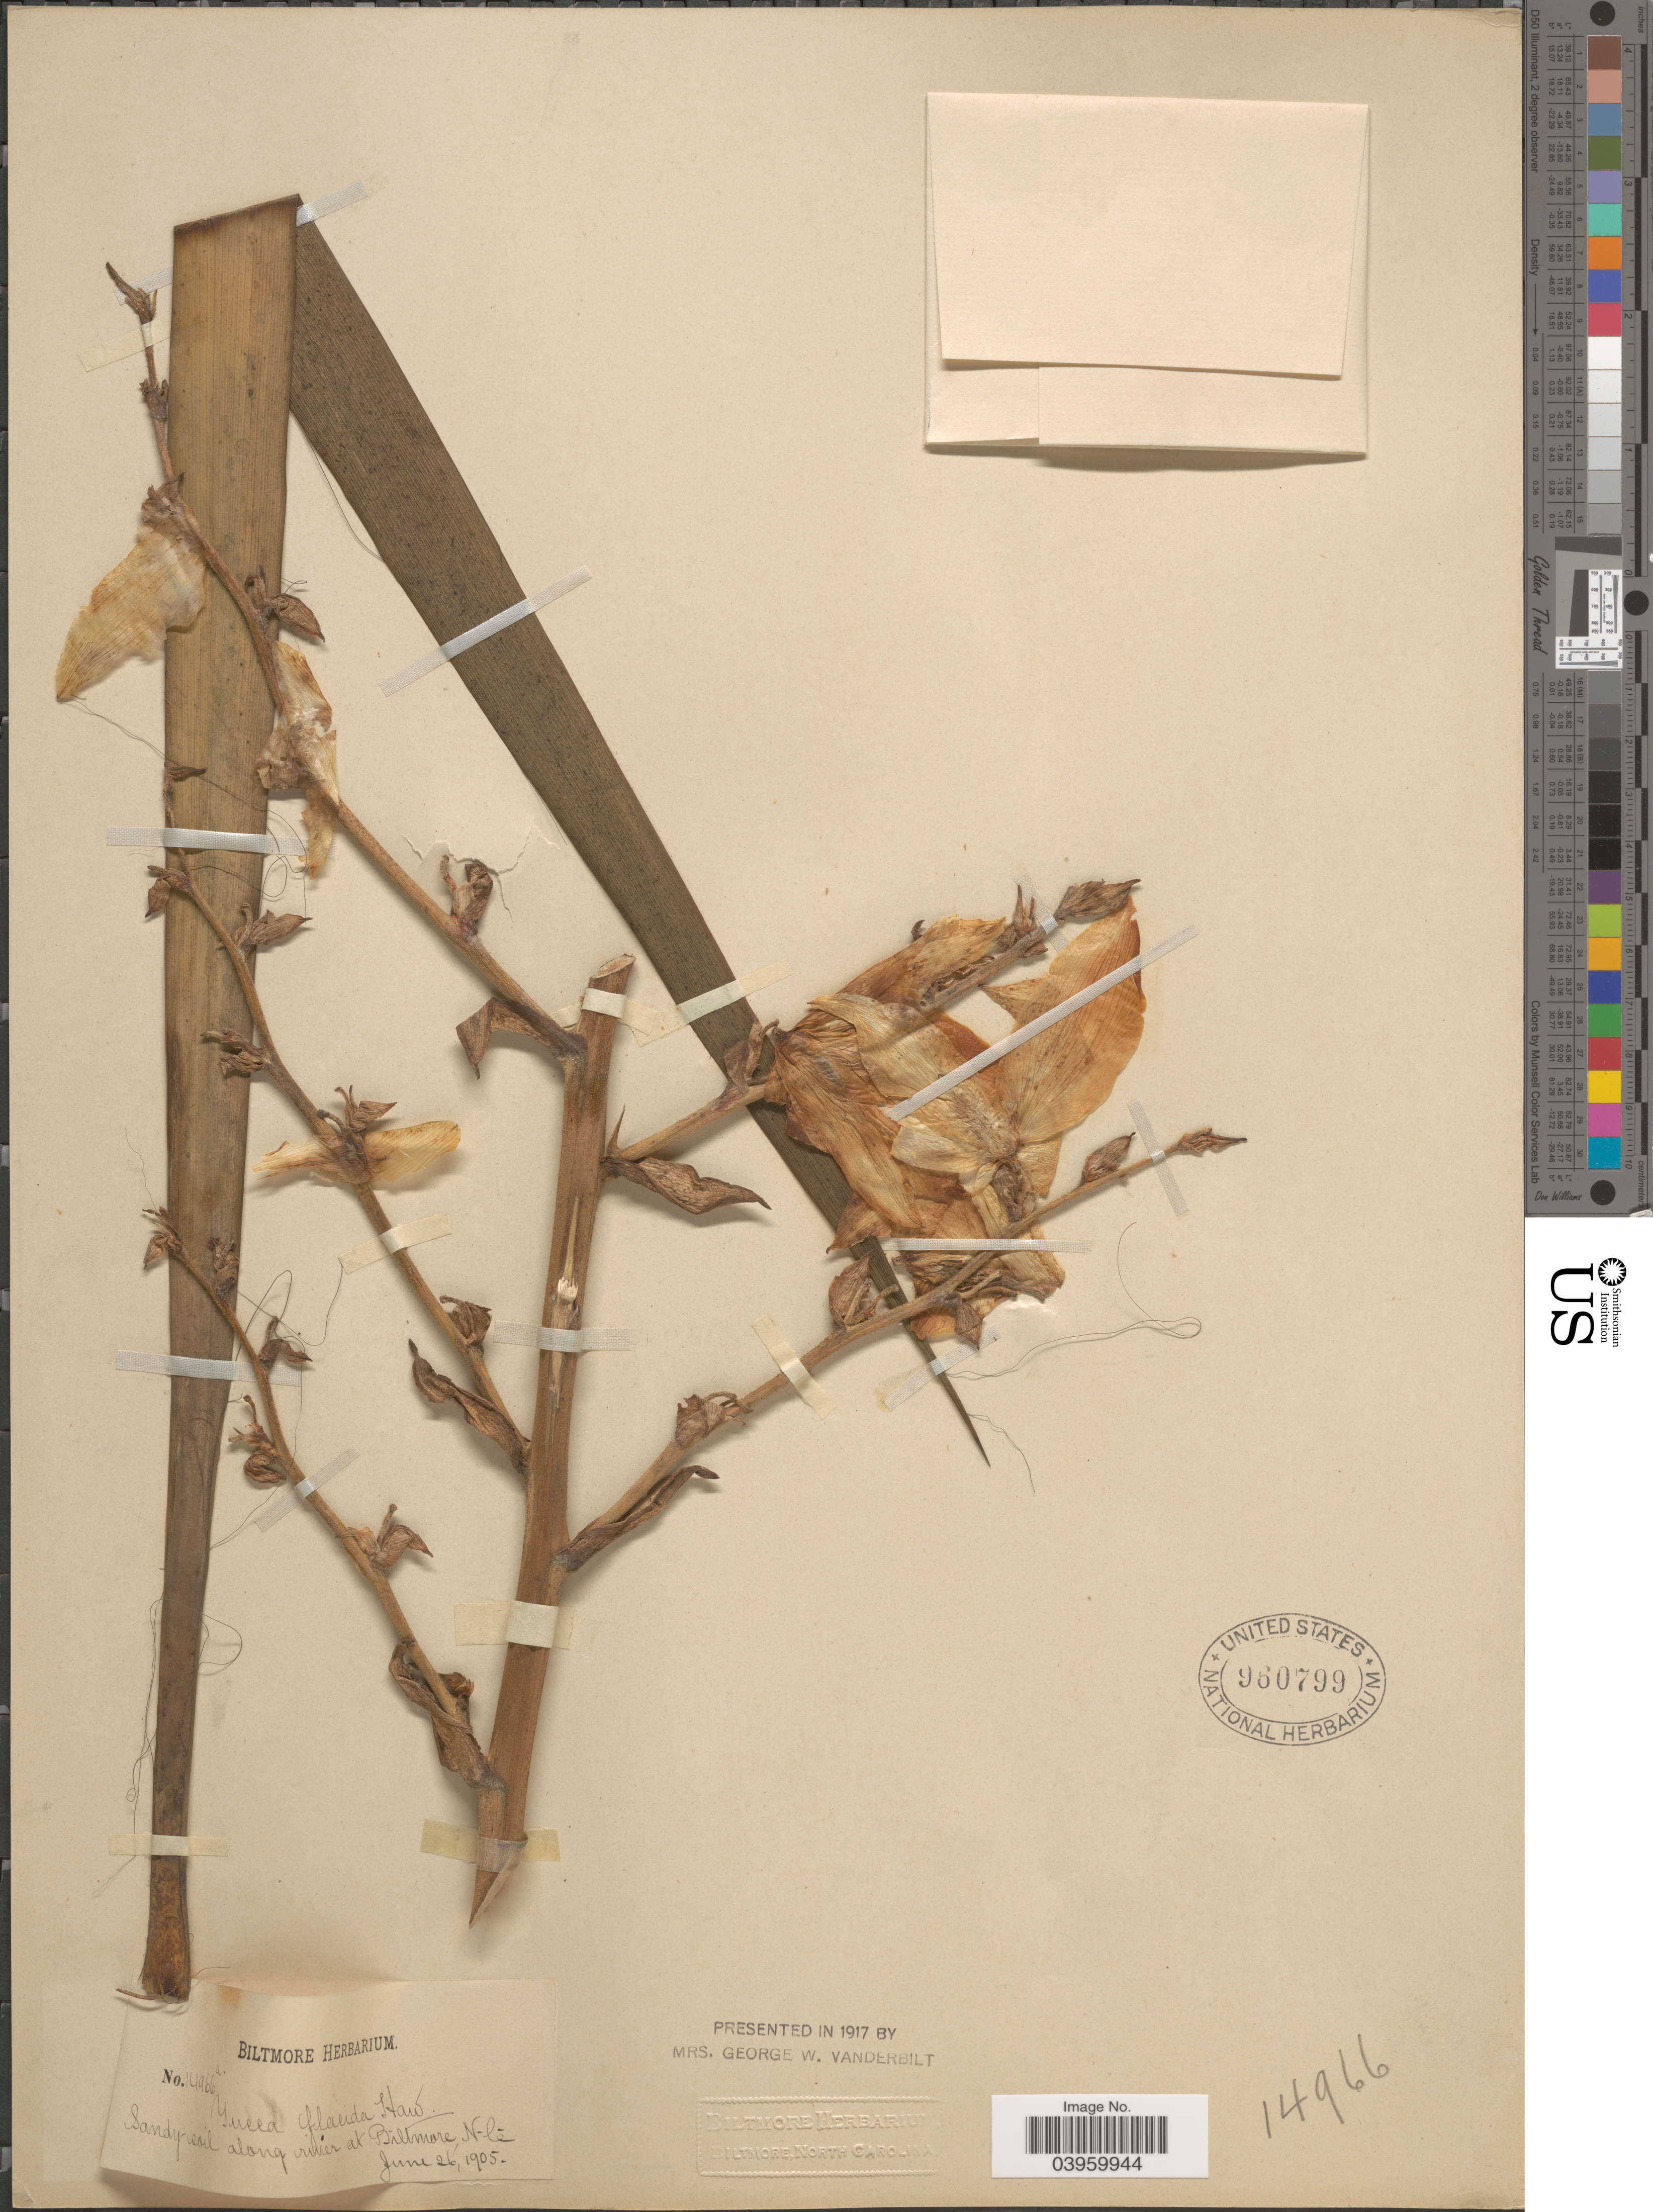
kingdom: Plantae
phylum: Tracheophyta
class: Liliopsida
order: Asparagales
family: Asparagaceae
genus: Yucca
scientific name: Yucca flaccida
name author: Haw.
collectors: ex herb. Biltmore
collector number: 14966a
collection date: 1905-06-26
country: United States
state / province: North Carolina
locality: Sandy soil along river at Biltmore.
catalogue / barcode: US 960799